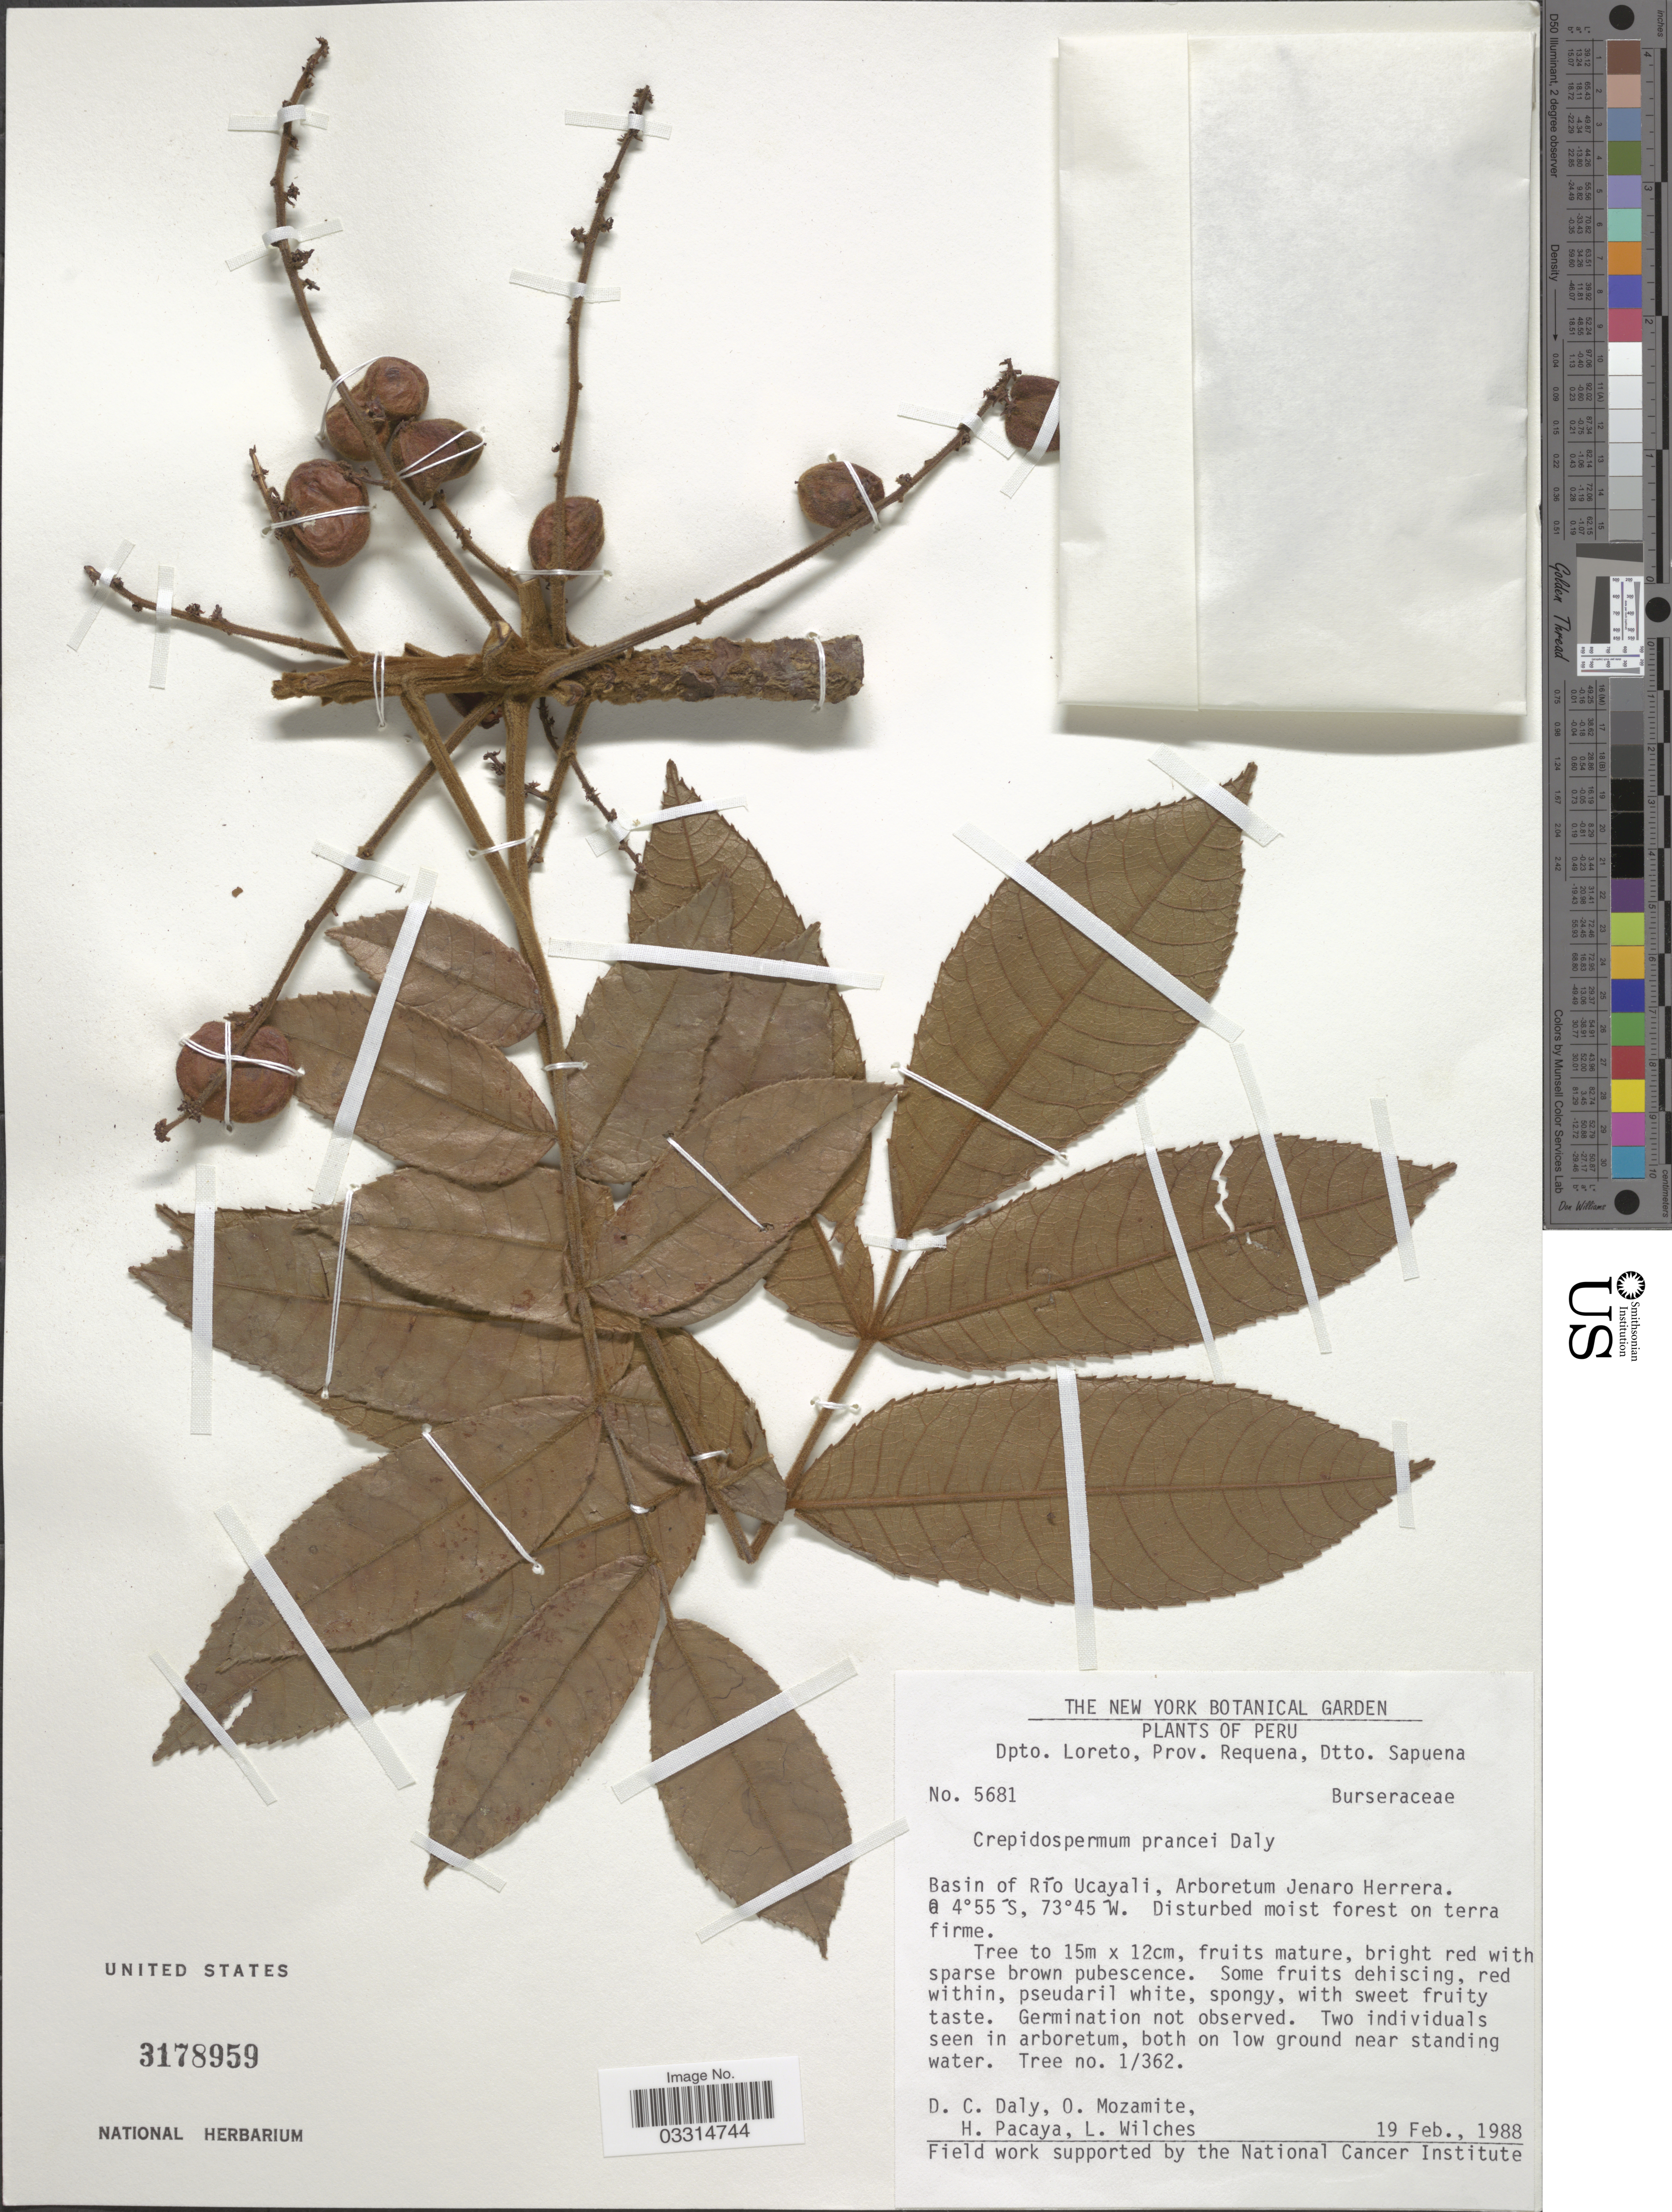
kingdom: Plantae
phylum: Tracheophyta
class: Magnoliopsida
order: Sapindales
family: Burseraceae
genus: Protium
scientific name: Protium prancei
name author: (Daly) Byng & Christenh.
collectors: D. C. Daly, O. Mozamite, H. Pacaya & L. Wilches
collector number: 5681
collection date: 1988-02-19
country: Peru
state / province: Loreto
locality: Dpto. Loreto, Prov. Requena, Dtto. Sapuena, Basin of Río Ucayali, Arboretum Jenaro Herrera.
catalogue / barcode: US 3178959